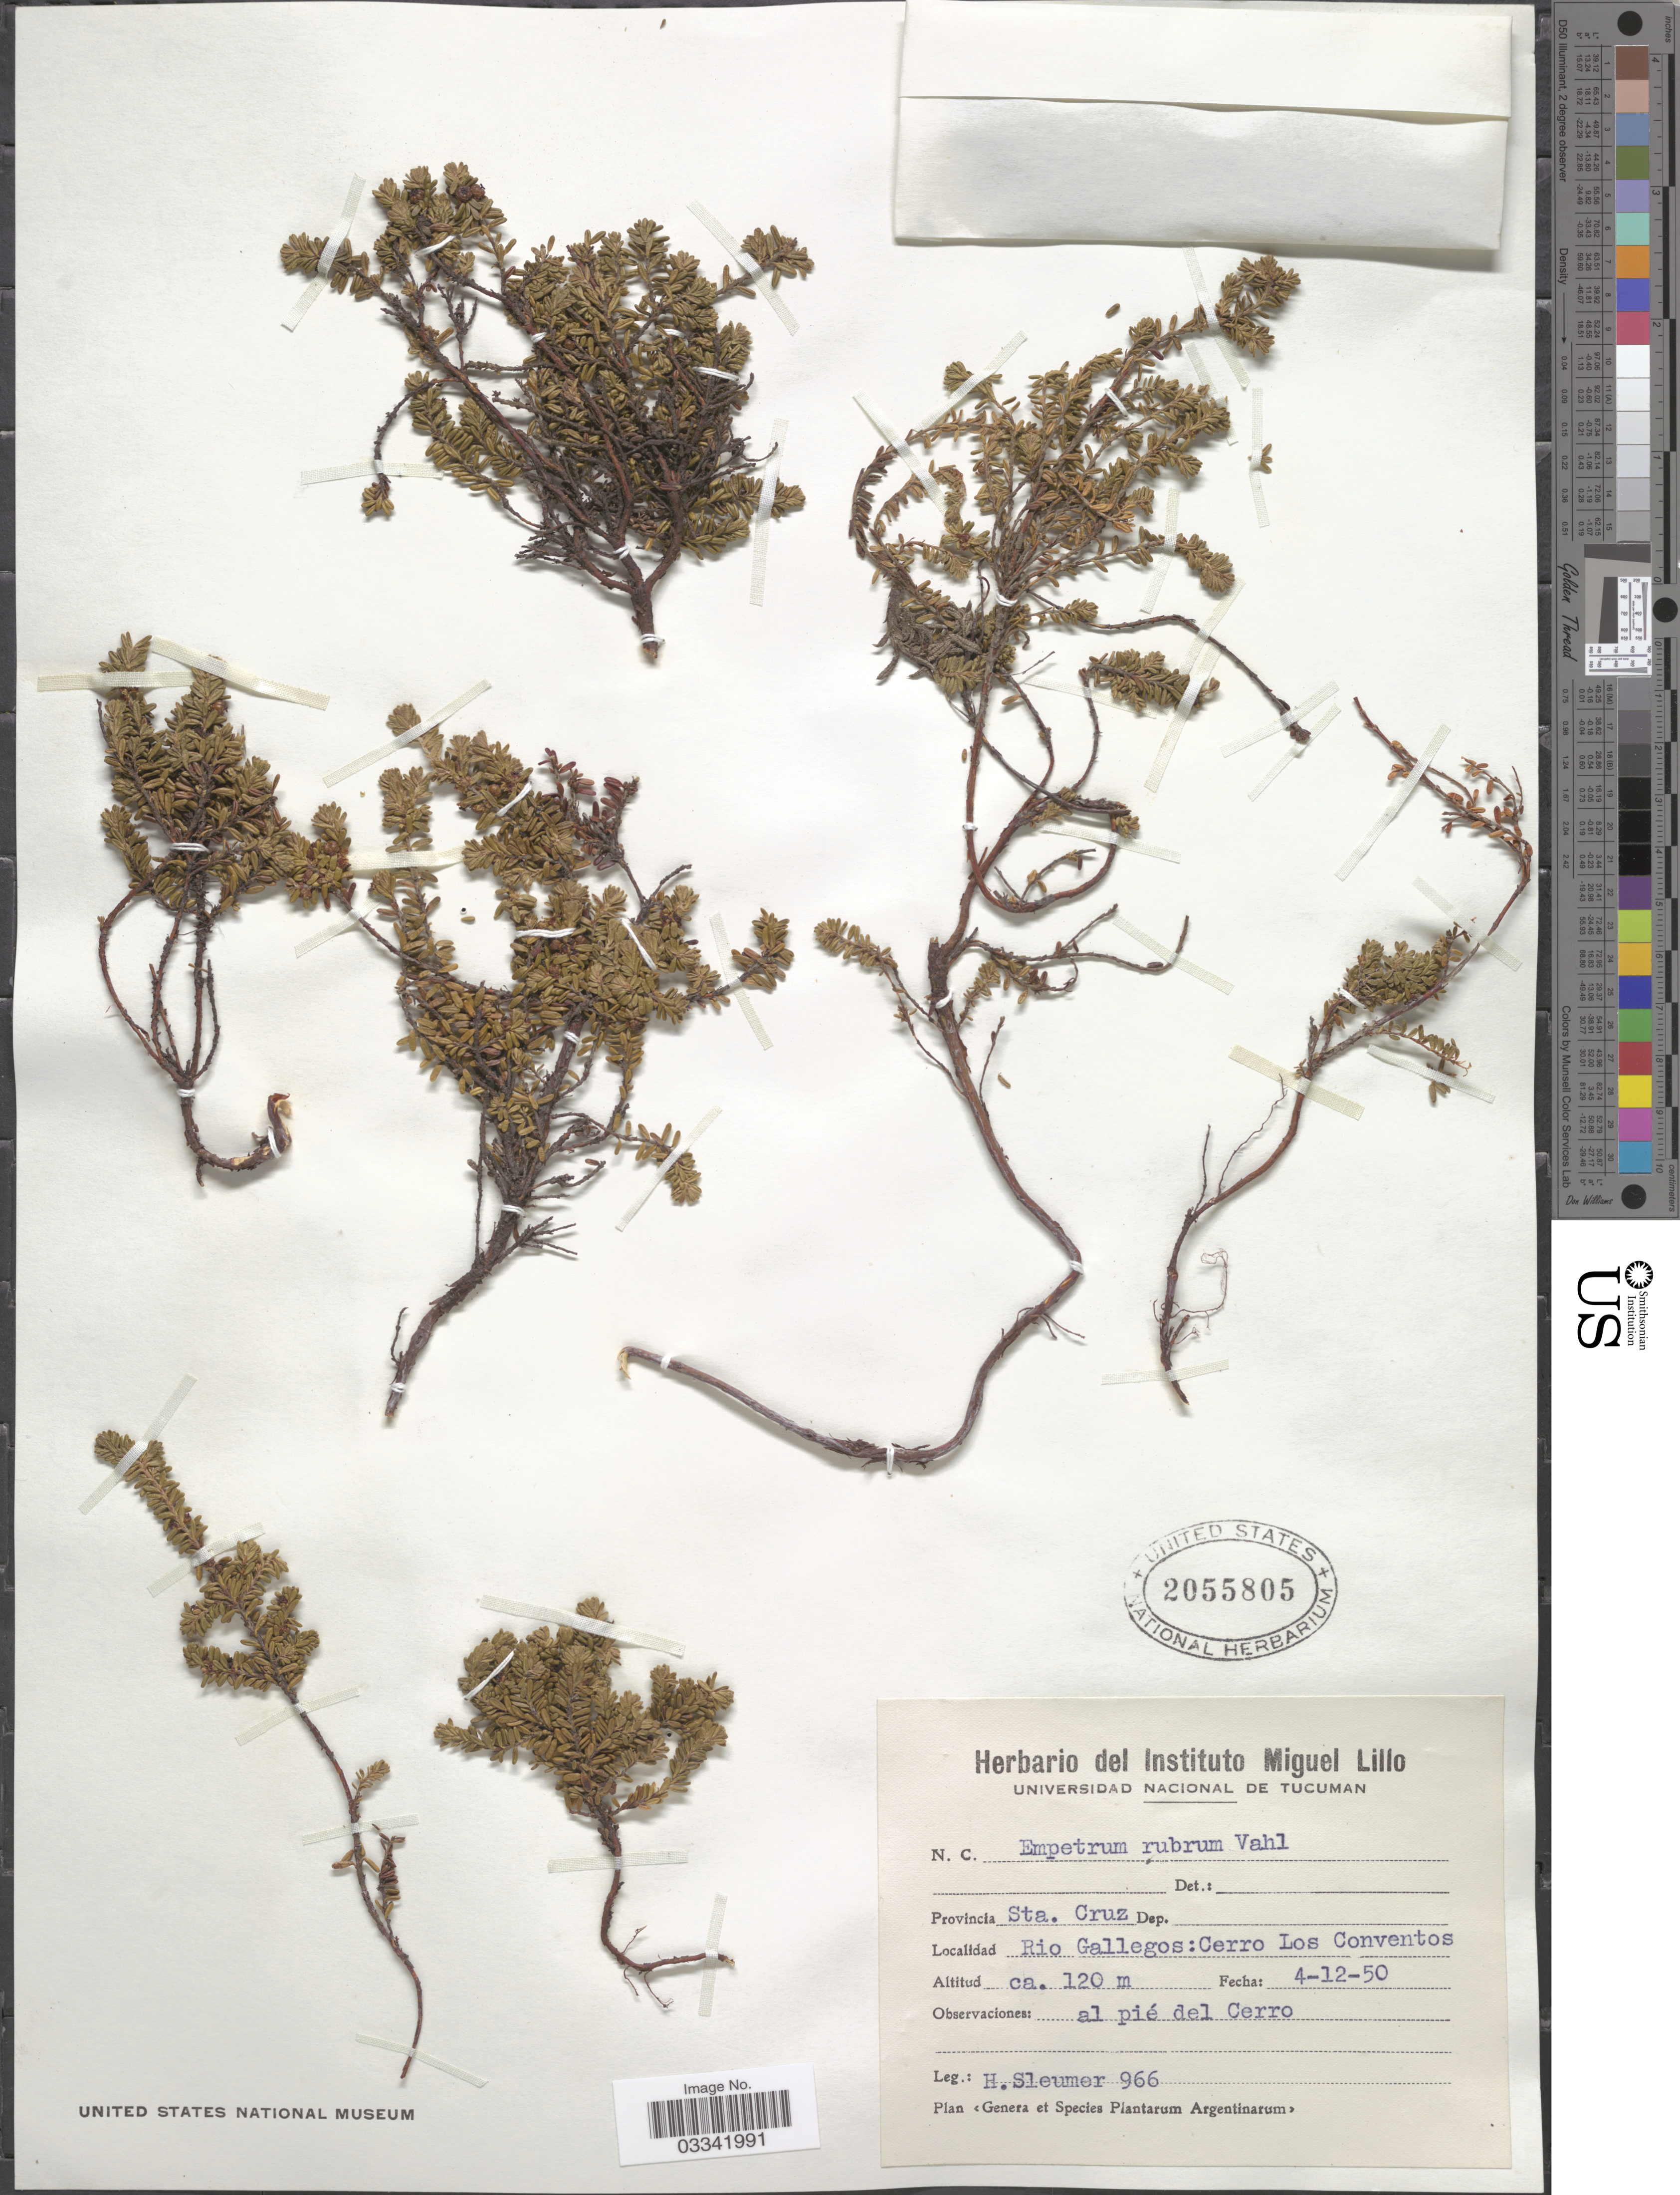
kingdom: Plantae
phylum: Tracheophyta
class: Magnoliopsida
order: Ericales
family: Ericaceae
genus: Empetrum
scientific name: Empetrum rubrum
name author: Vahl ex Willd.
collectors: H. O. Sleumer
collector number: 966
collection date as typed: Transcribed d/m/y: 4/12/50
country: Argentina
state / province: Santa Cruz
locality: Provincia Sta. Cruz, Rio Gallegos: Cerro Los Conventos.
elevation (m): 120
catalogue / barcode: US 2055805